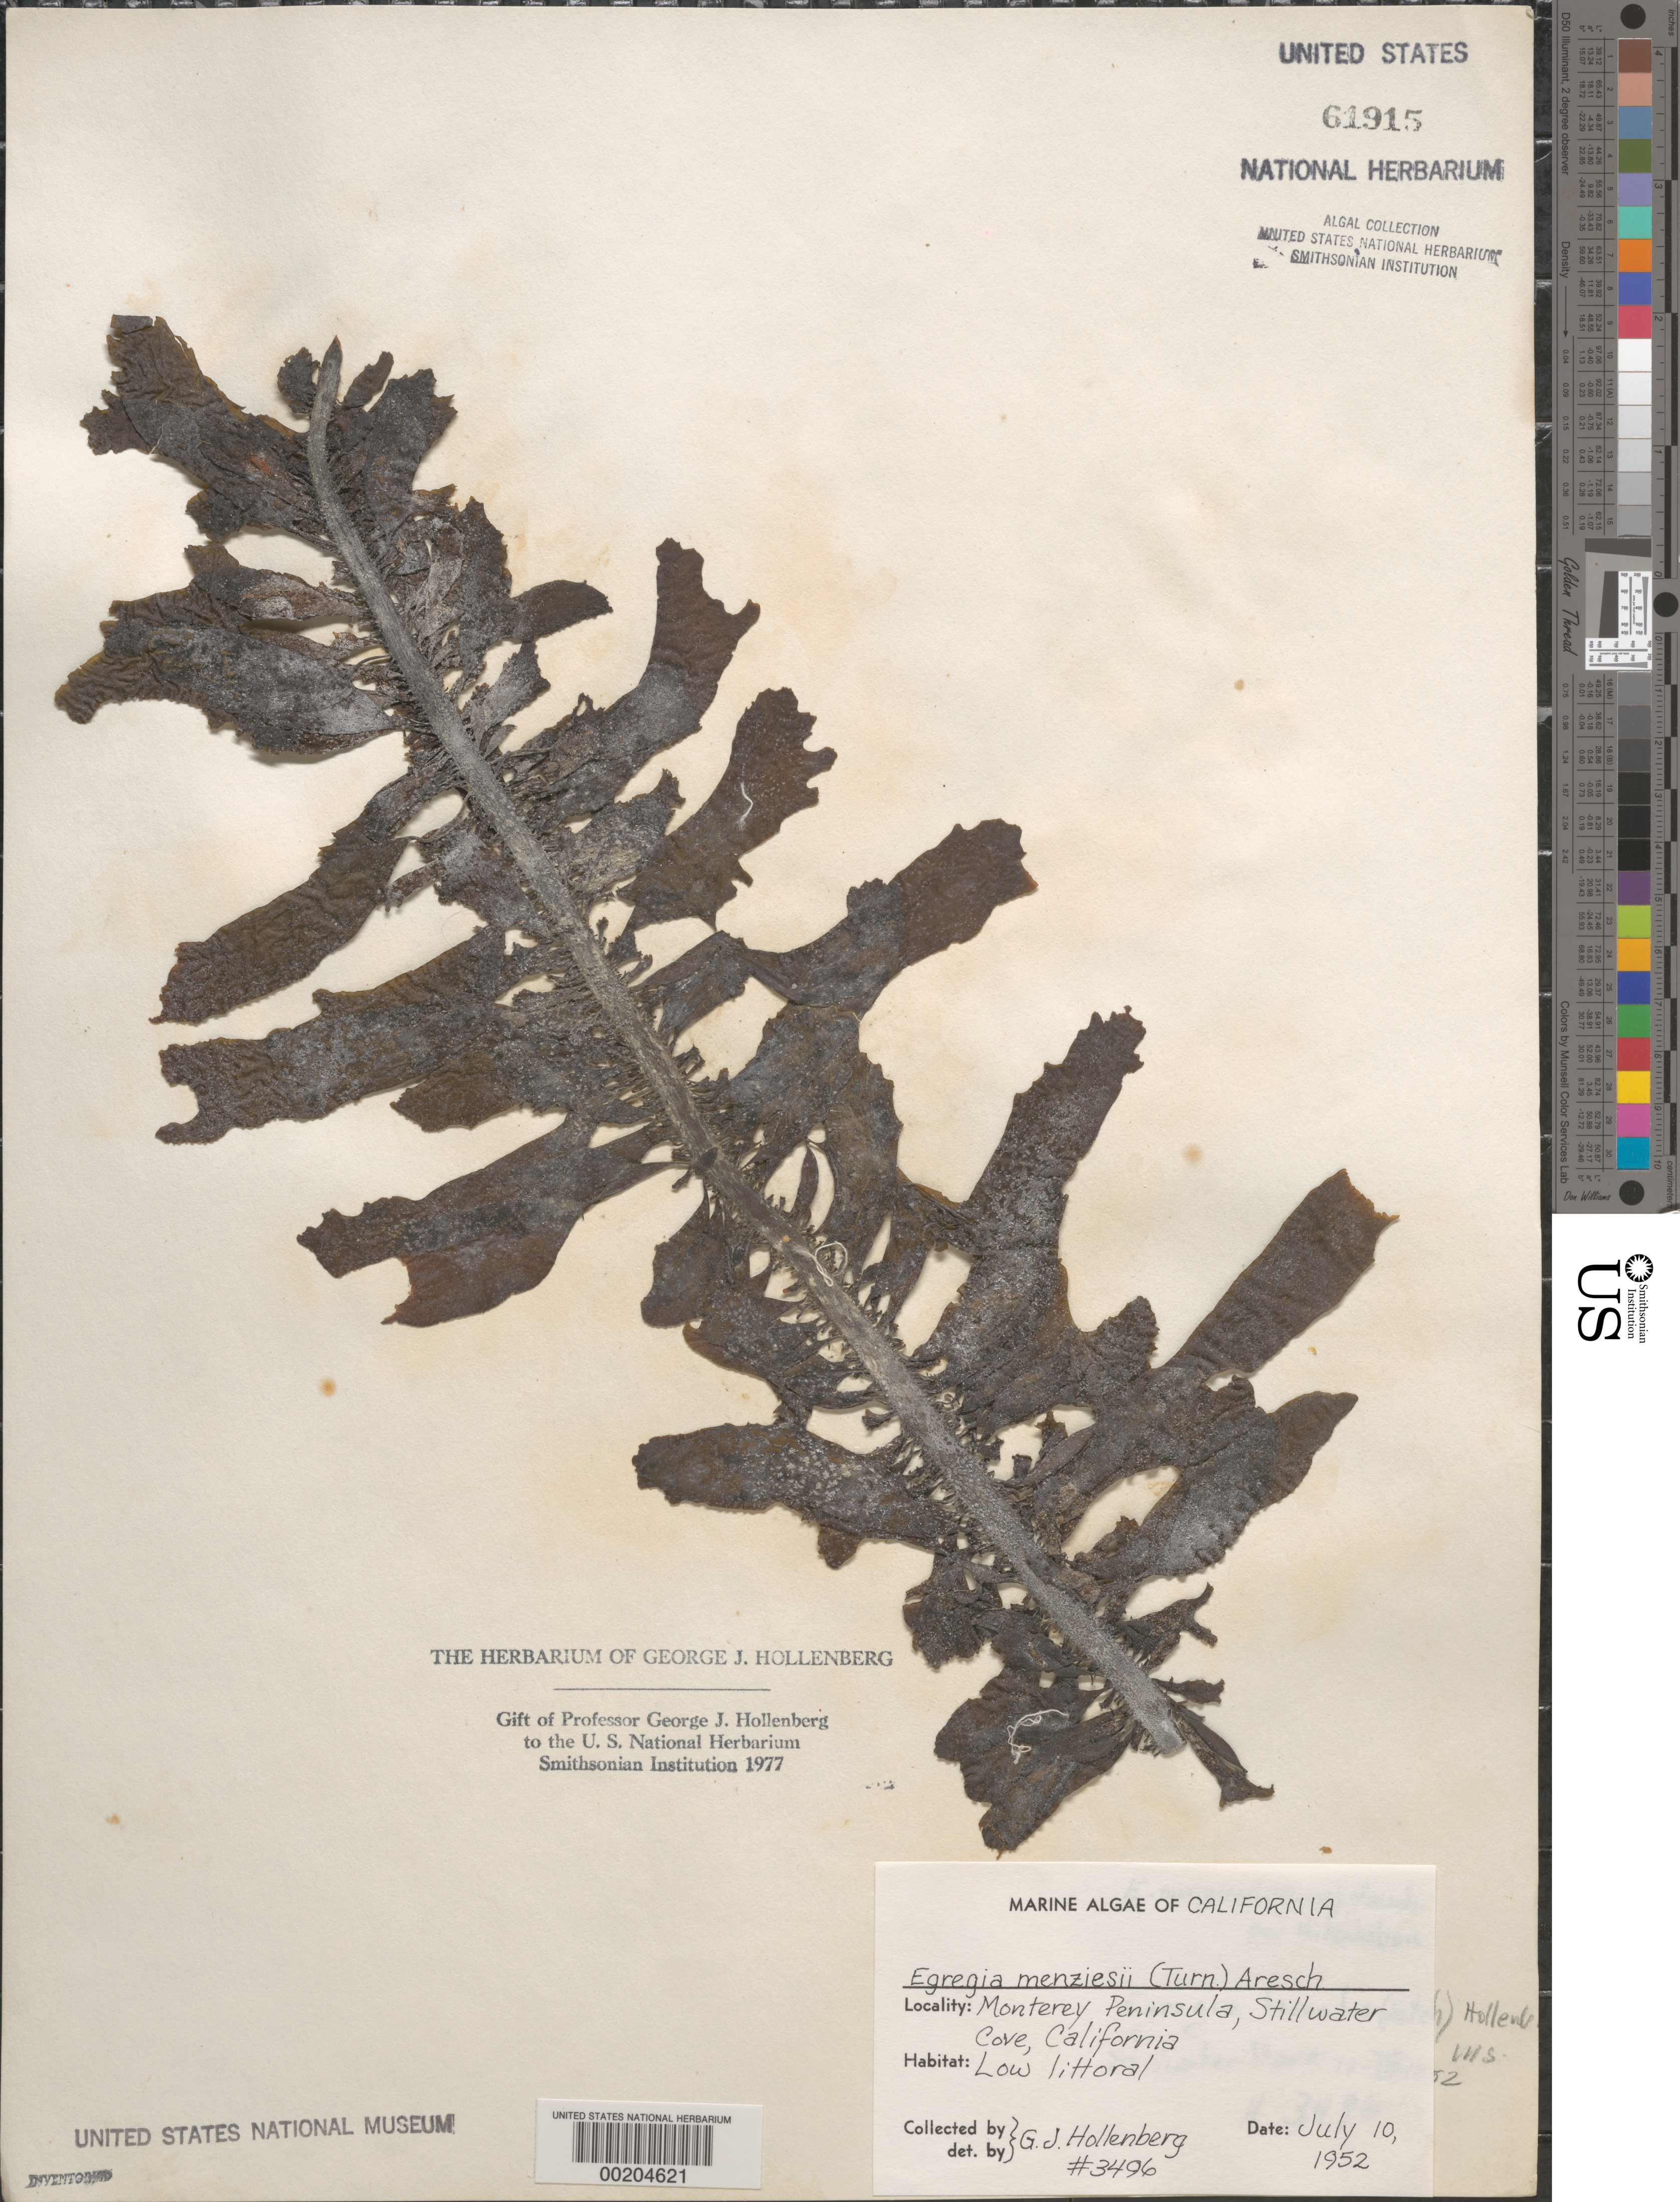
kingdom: Chromista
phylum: Ochrophyta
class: Phaeophyceae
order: Laminariales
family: Lessoniaceae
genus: Egregia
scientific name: Egregia menziesii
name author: (Turner) Aresch.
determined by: Nicholson, Nancy L.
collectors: G. Hollenberg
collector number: GJH 3496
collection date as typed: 10 Jul 1952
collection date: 1952-07-10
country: United States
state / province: California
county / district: Monterey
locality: Stillwater Cove, Monterey Peninsula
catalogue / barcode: US 61915